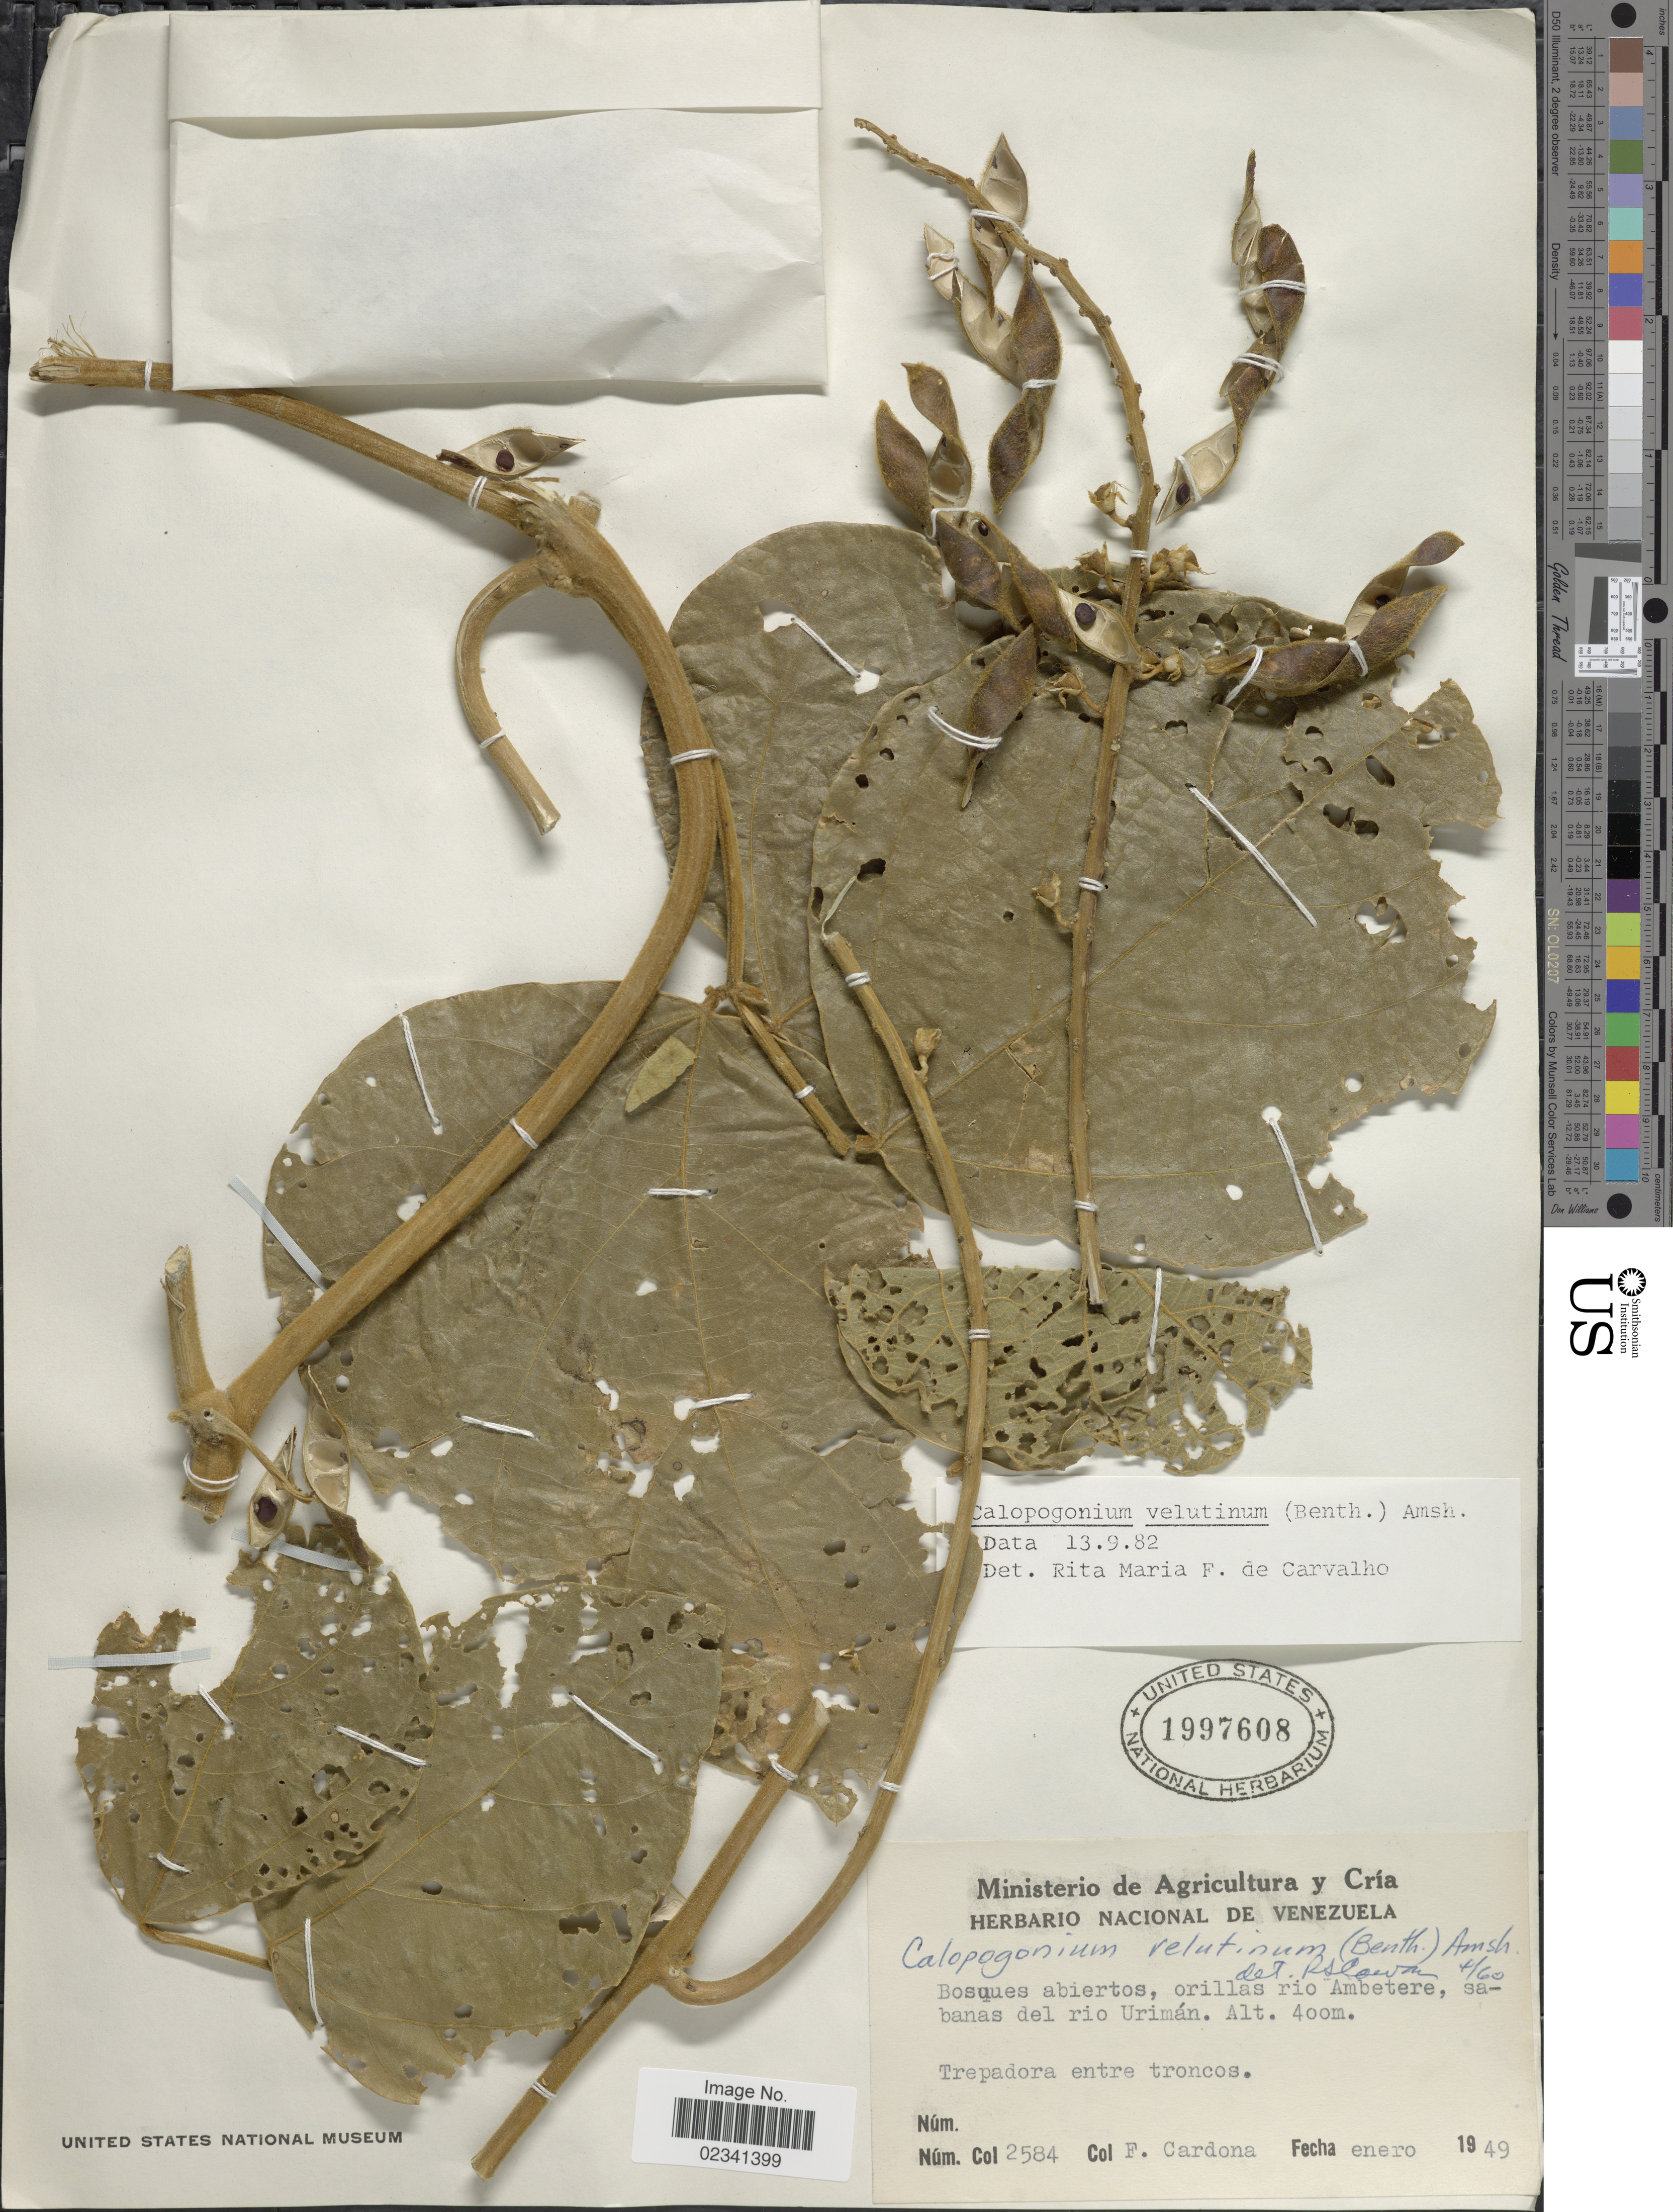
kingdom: Plantae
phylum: Tracheophyta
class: Magnoliopsida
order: Fabales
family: Fabaceae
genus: Calopogonium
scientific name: Calopogonium velutinum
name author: (Benth.) Amshoff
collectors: F. Cardona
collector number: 2584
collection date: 1949-01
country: Venezuela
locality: Bosques abiertos, orillas rio Ambetere, sabanas del rio Uriman, Trepadora entre troncos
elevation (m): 400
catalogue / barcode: US 1997608